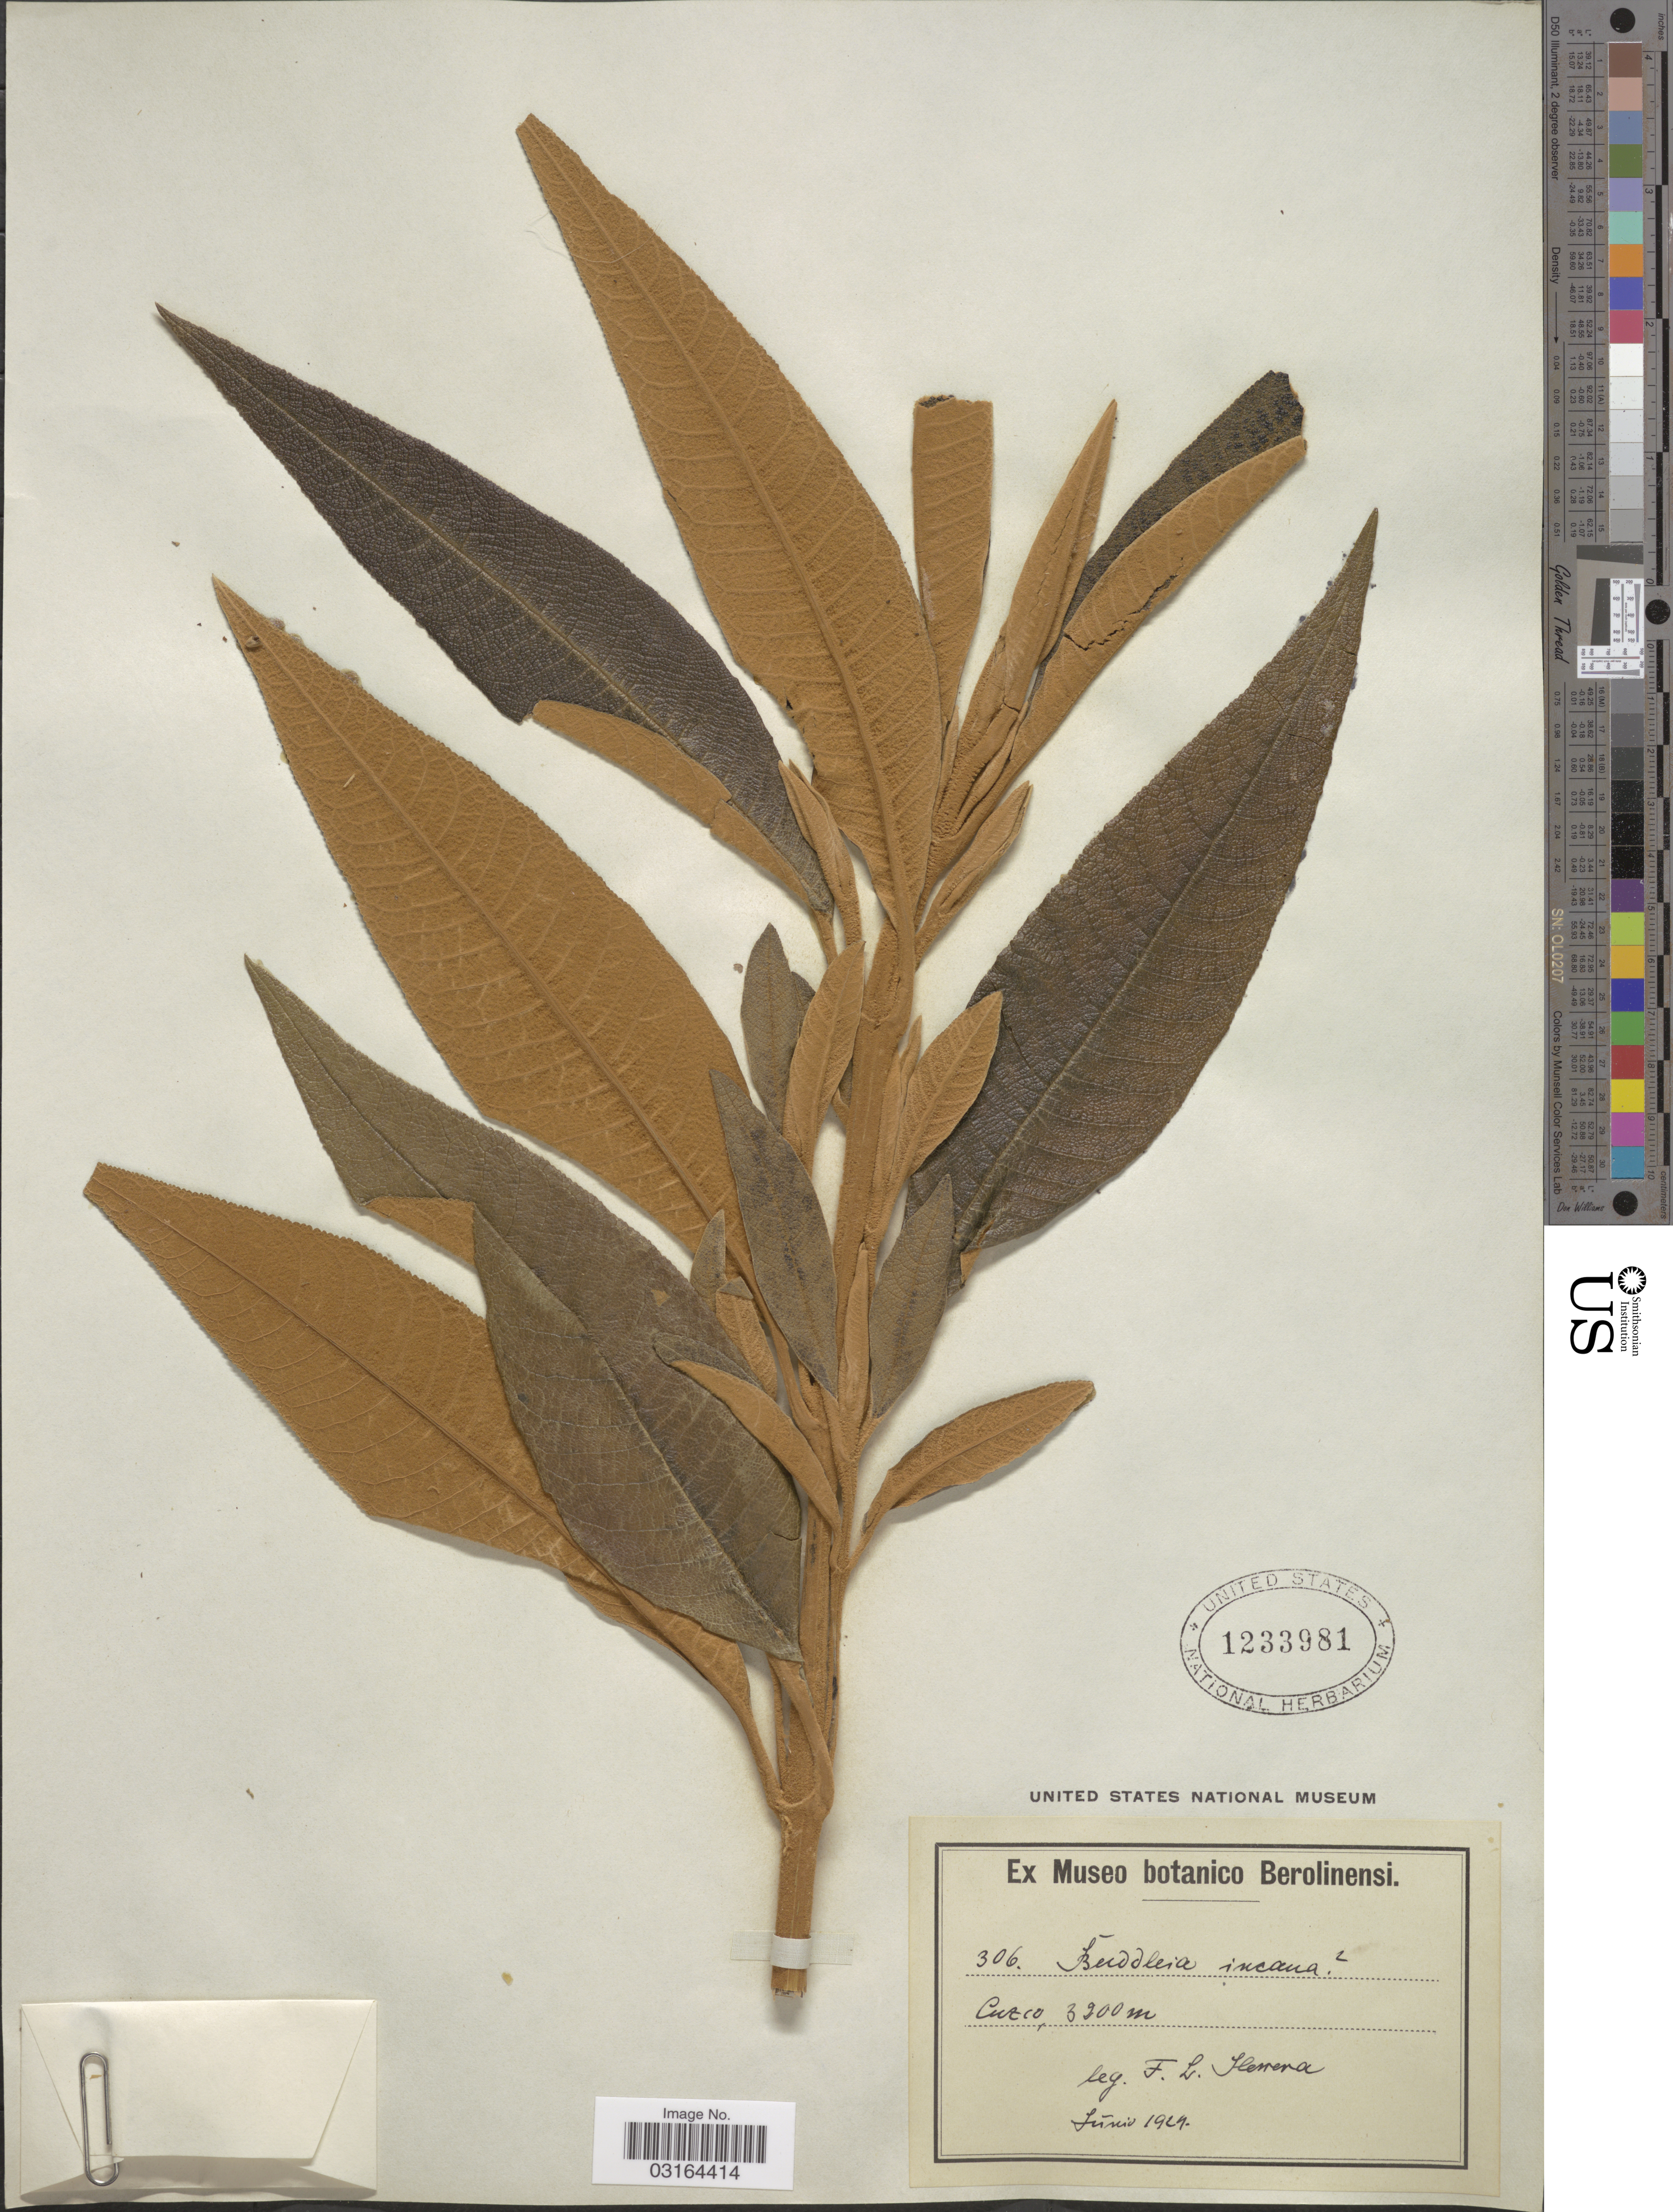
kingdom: Plantae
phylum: Tracheophyta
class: Magnoliopsida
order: Lamiales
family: Scrophulariaceae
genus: Buddleja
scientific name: Buddleja incana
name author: Ruiz & Pav.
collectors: F. L. Herrera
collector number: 306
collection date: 1924-06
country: Peru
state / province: Cusco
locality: Cuzco.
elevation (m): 3200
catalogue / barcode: US 1233981